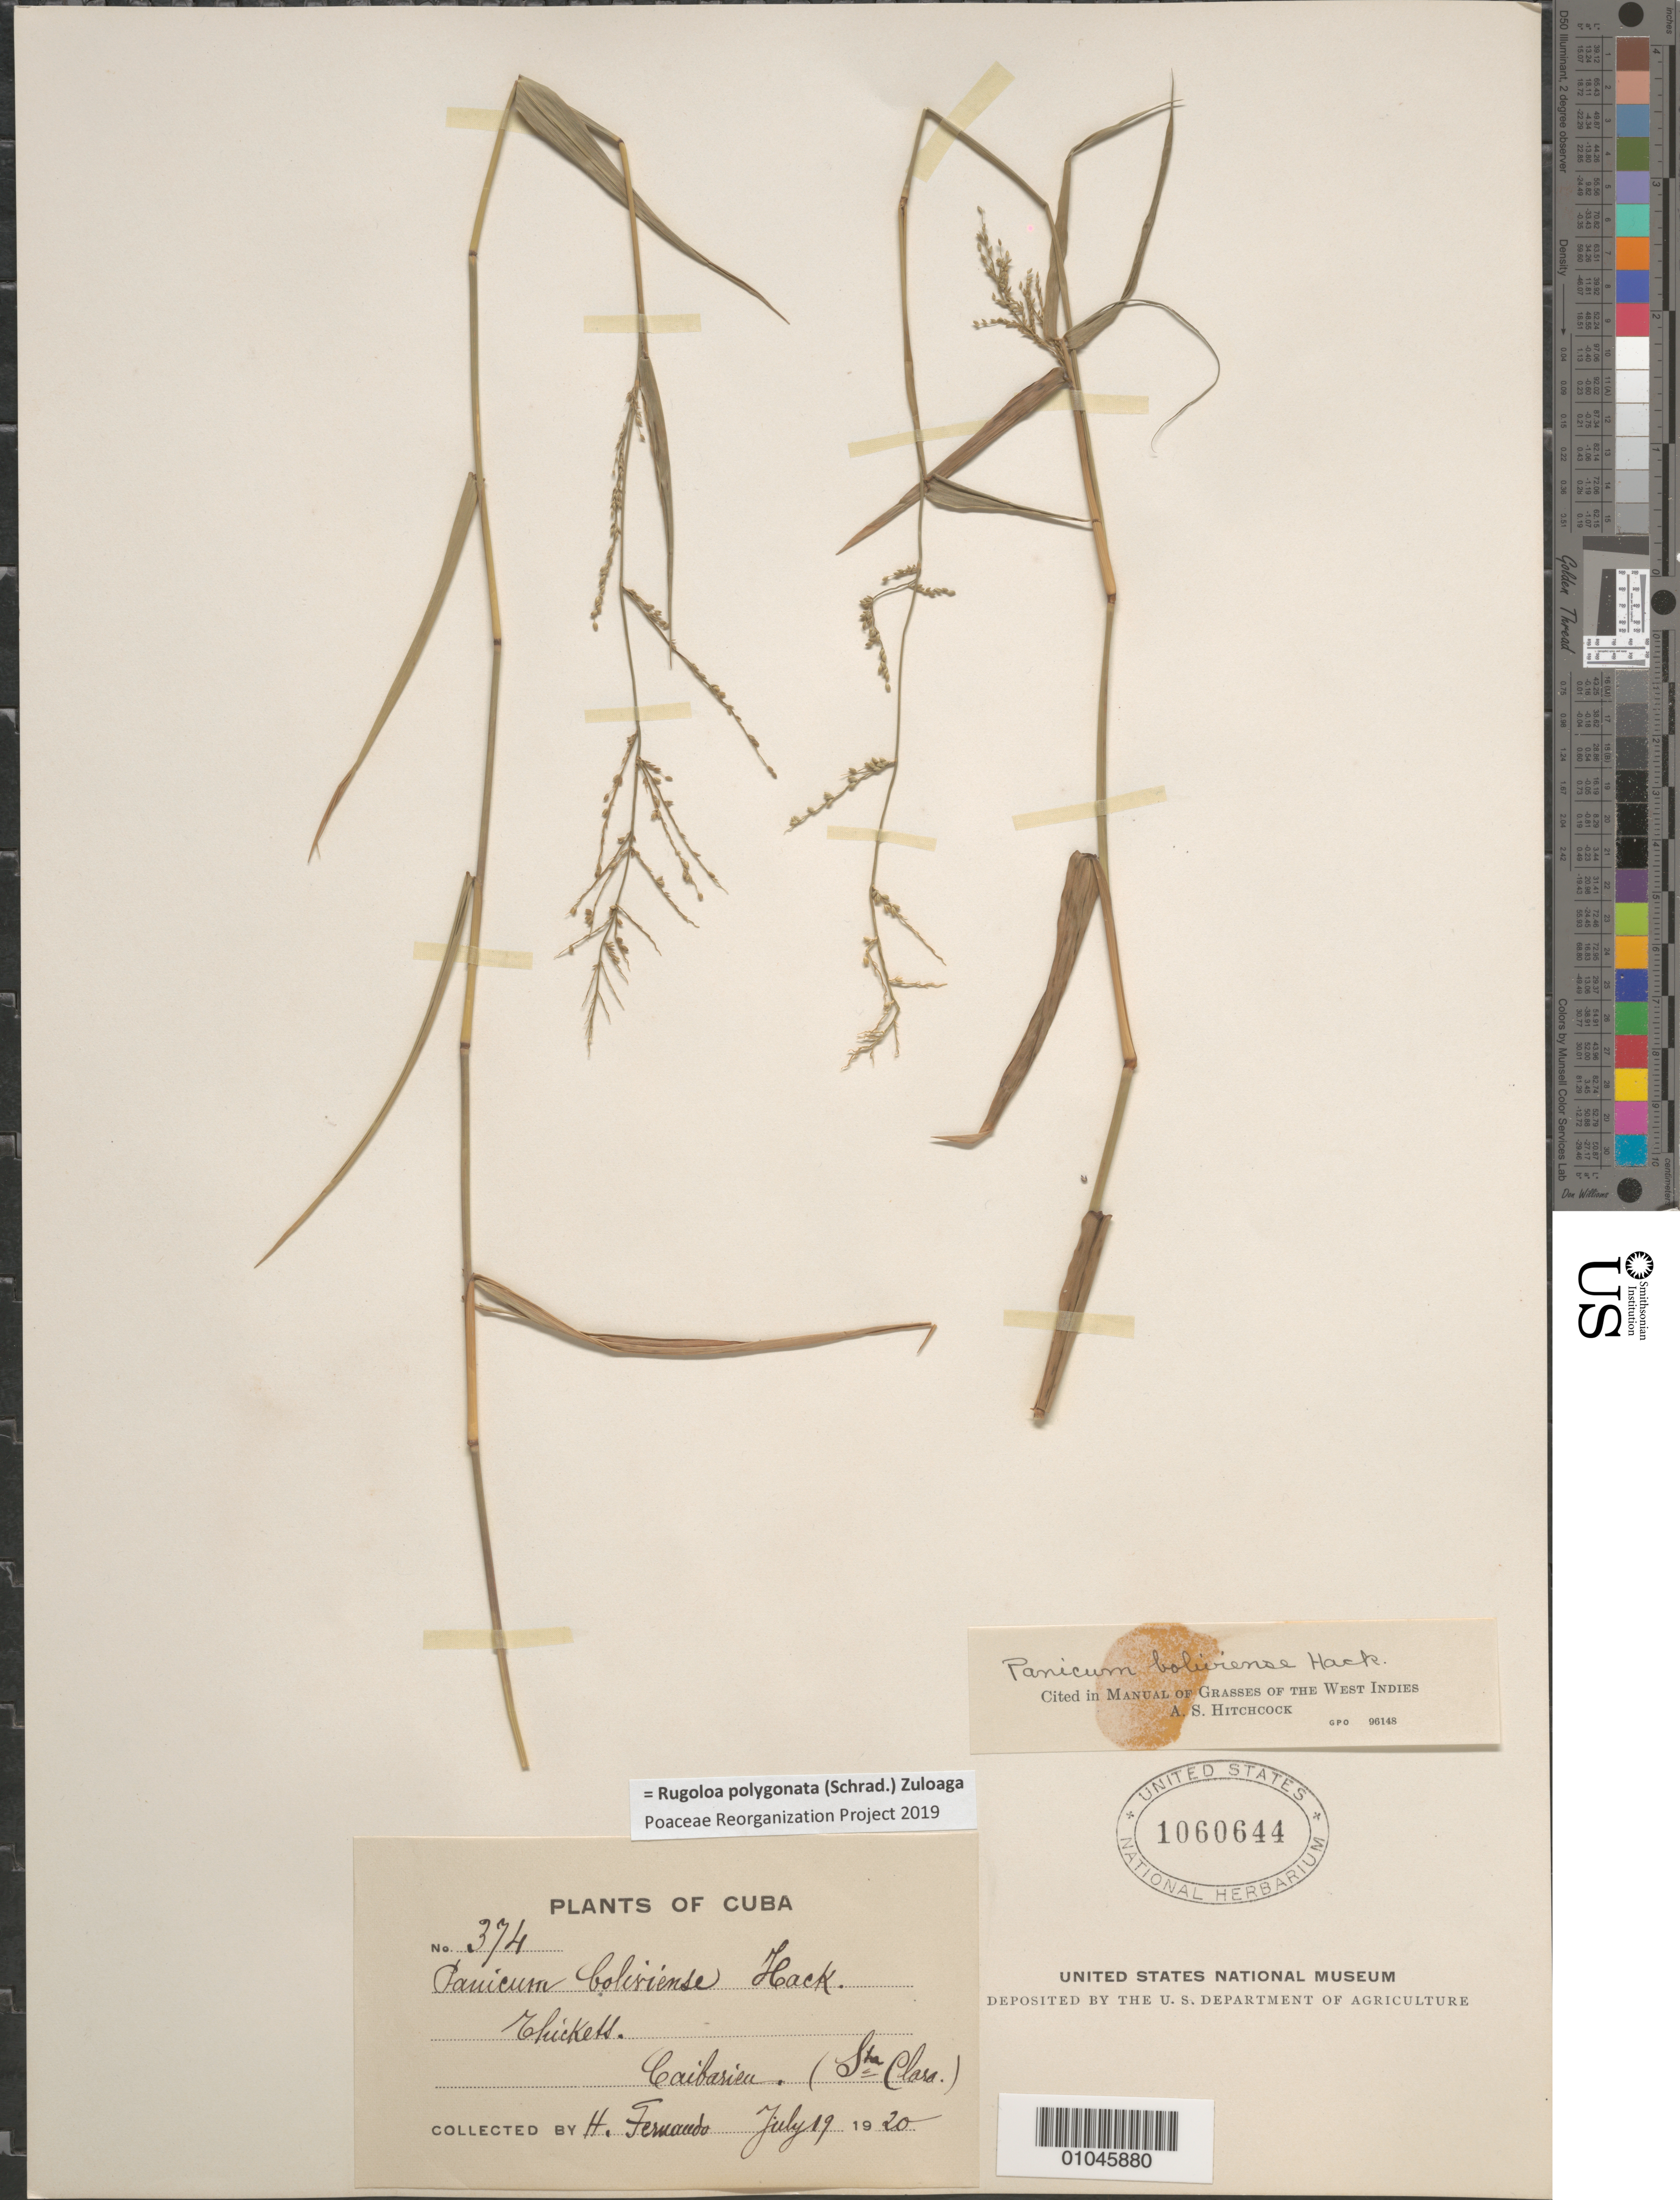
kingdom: Plantae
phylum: Tracheophyta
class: Liliopsida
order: Poales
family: Poaceae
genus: Panicum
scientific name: Panicum boliviense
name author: Hack.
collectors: H. Fernando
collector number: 374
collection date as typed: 19 Jul 1920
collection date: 1920-07-19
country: Cuba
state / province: Villa Clara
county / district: Santa Clara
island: Cuba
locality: thickets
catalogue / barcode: US 1060644